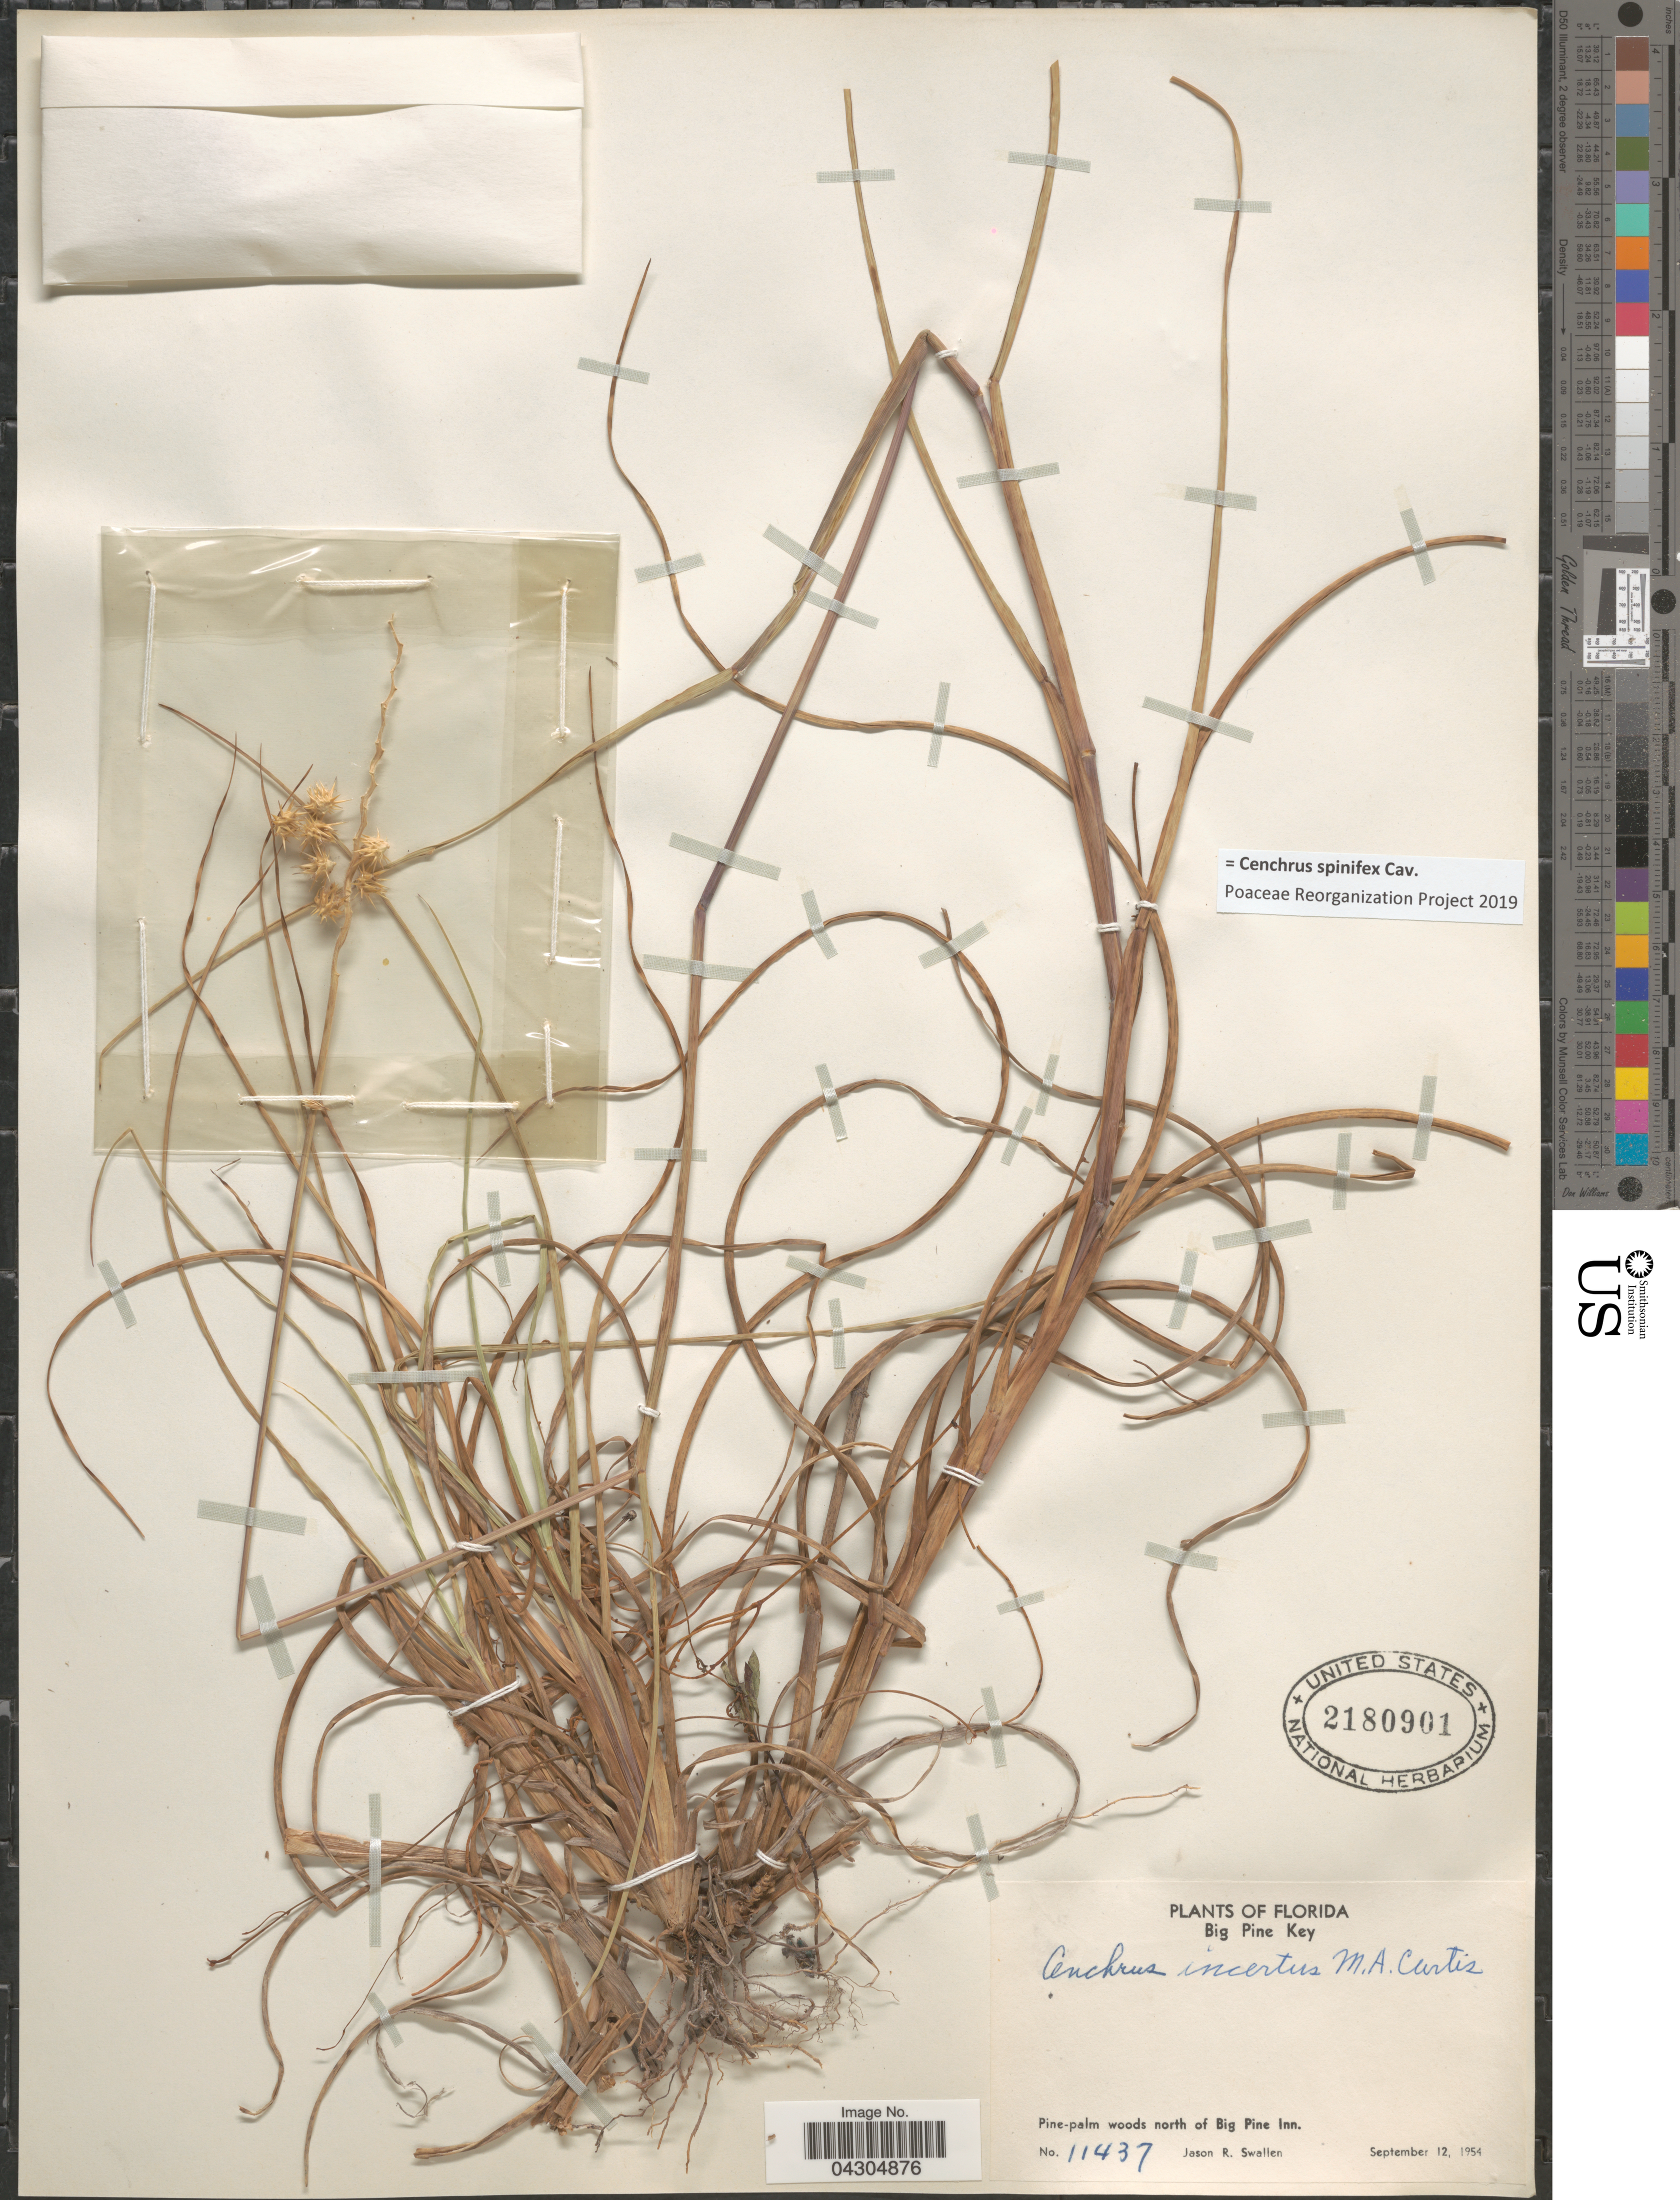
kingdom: Plantae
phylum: Tracheophyta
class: Liliopsida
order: Poales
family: Poaceae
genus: Cenchrus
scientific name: Cenchrus spinifex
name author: Cav.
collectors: J. R. Swallen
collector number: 11437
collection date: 1954-09-12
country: United States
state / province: Florida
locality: Big Pine Key. Pine-palm woods north of Big Pine Inn.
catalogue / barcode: US 2180901